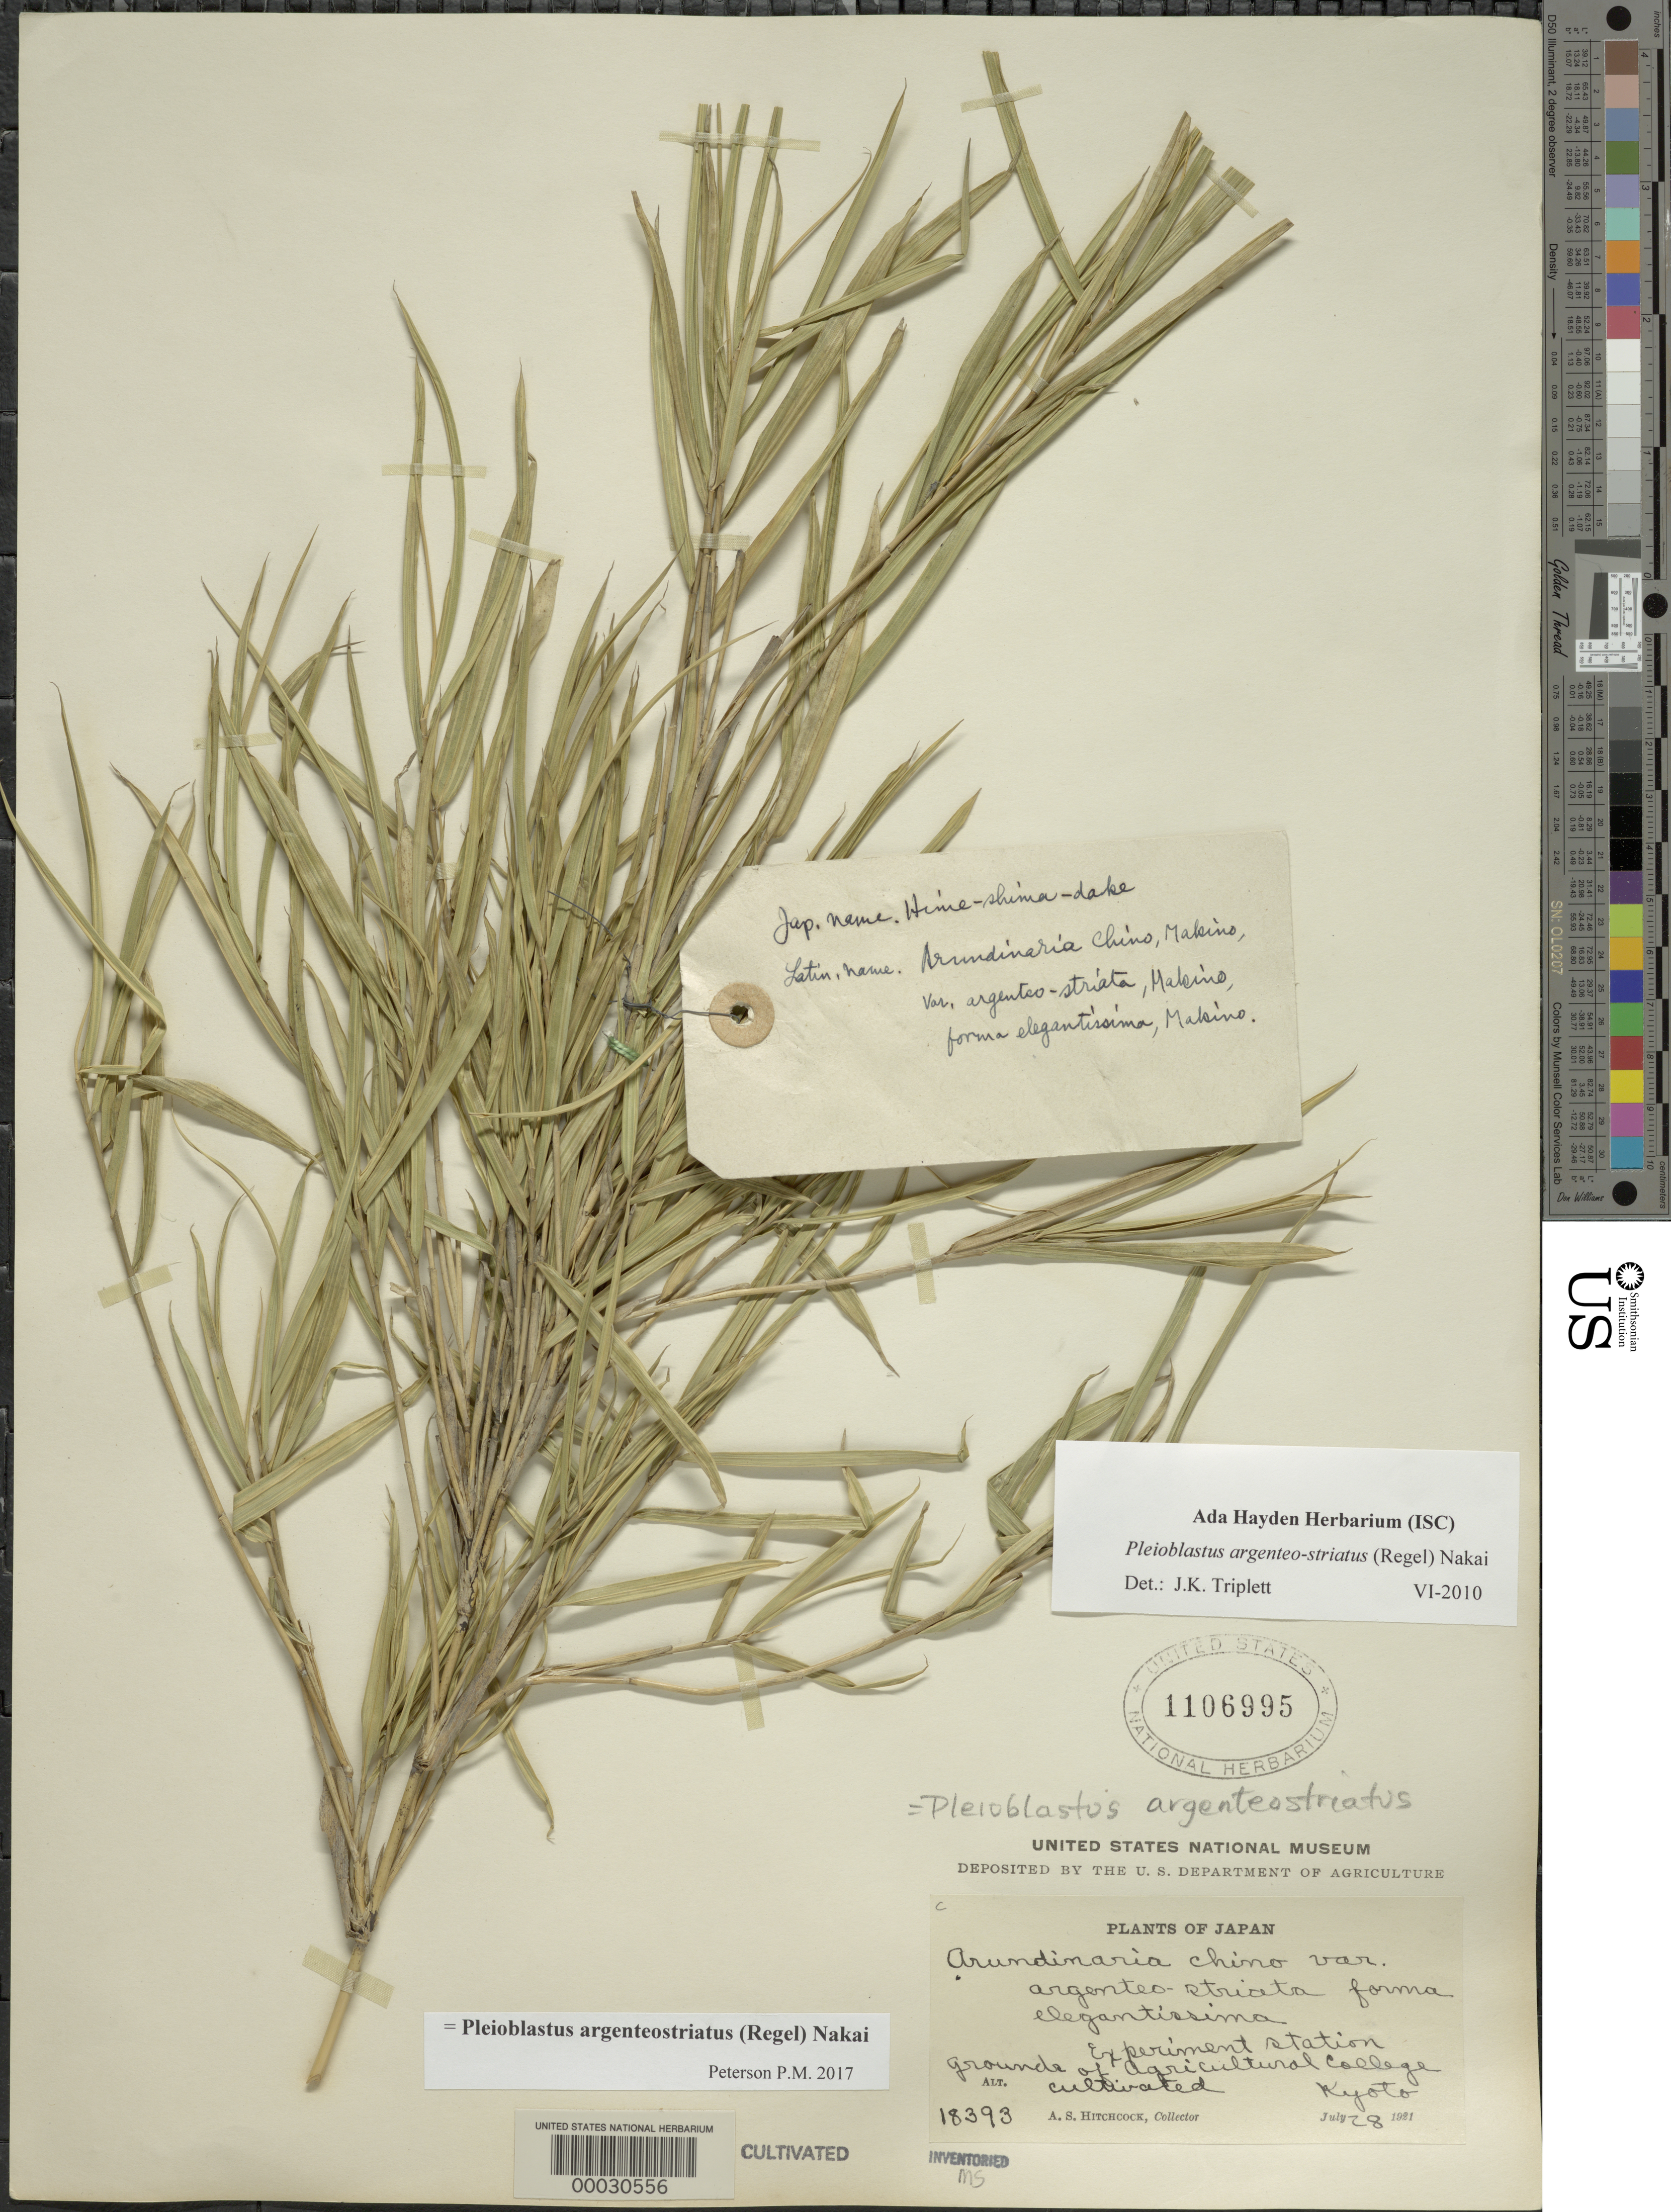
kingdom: Plantae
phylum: Tracheophyta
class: Liliopsida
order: Poales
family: Poaceae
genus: Pleioblastus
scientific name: Pleioblastus argenteostriatus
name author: (Regel) Nakai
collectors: A. S. Hitchcock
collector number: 18393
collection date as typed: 28 Jul 1921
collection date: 1921-07-28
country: Japan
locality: Forest experimental station-kyoto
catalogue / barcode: US 1106995